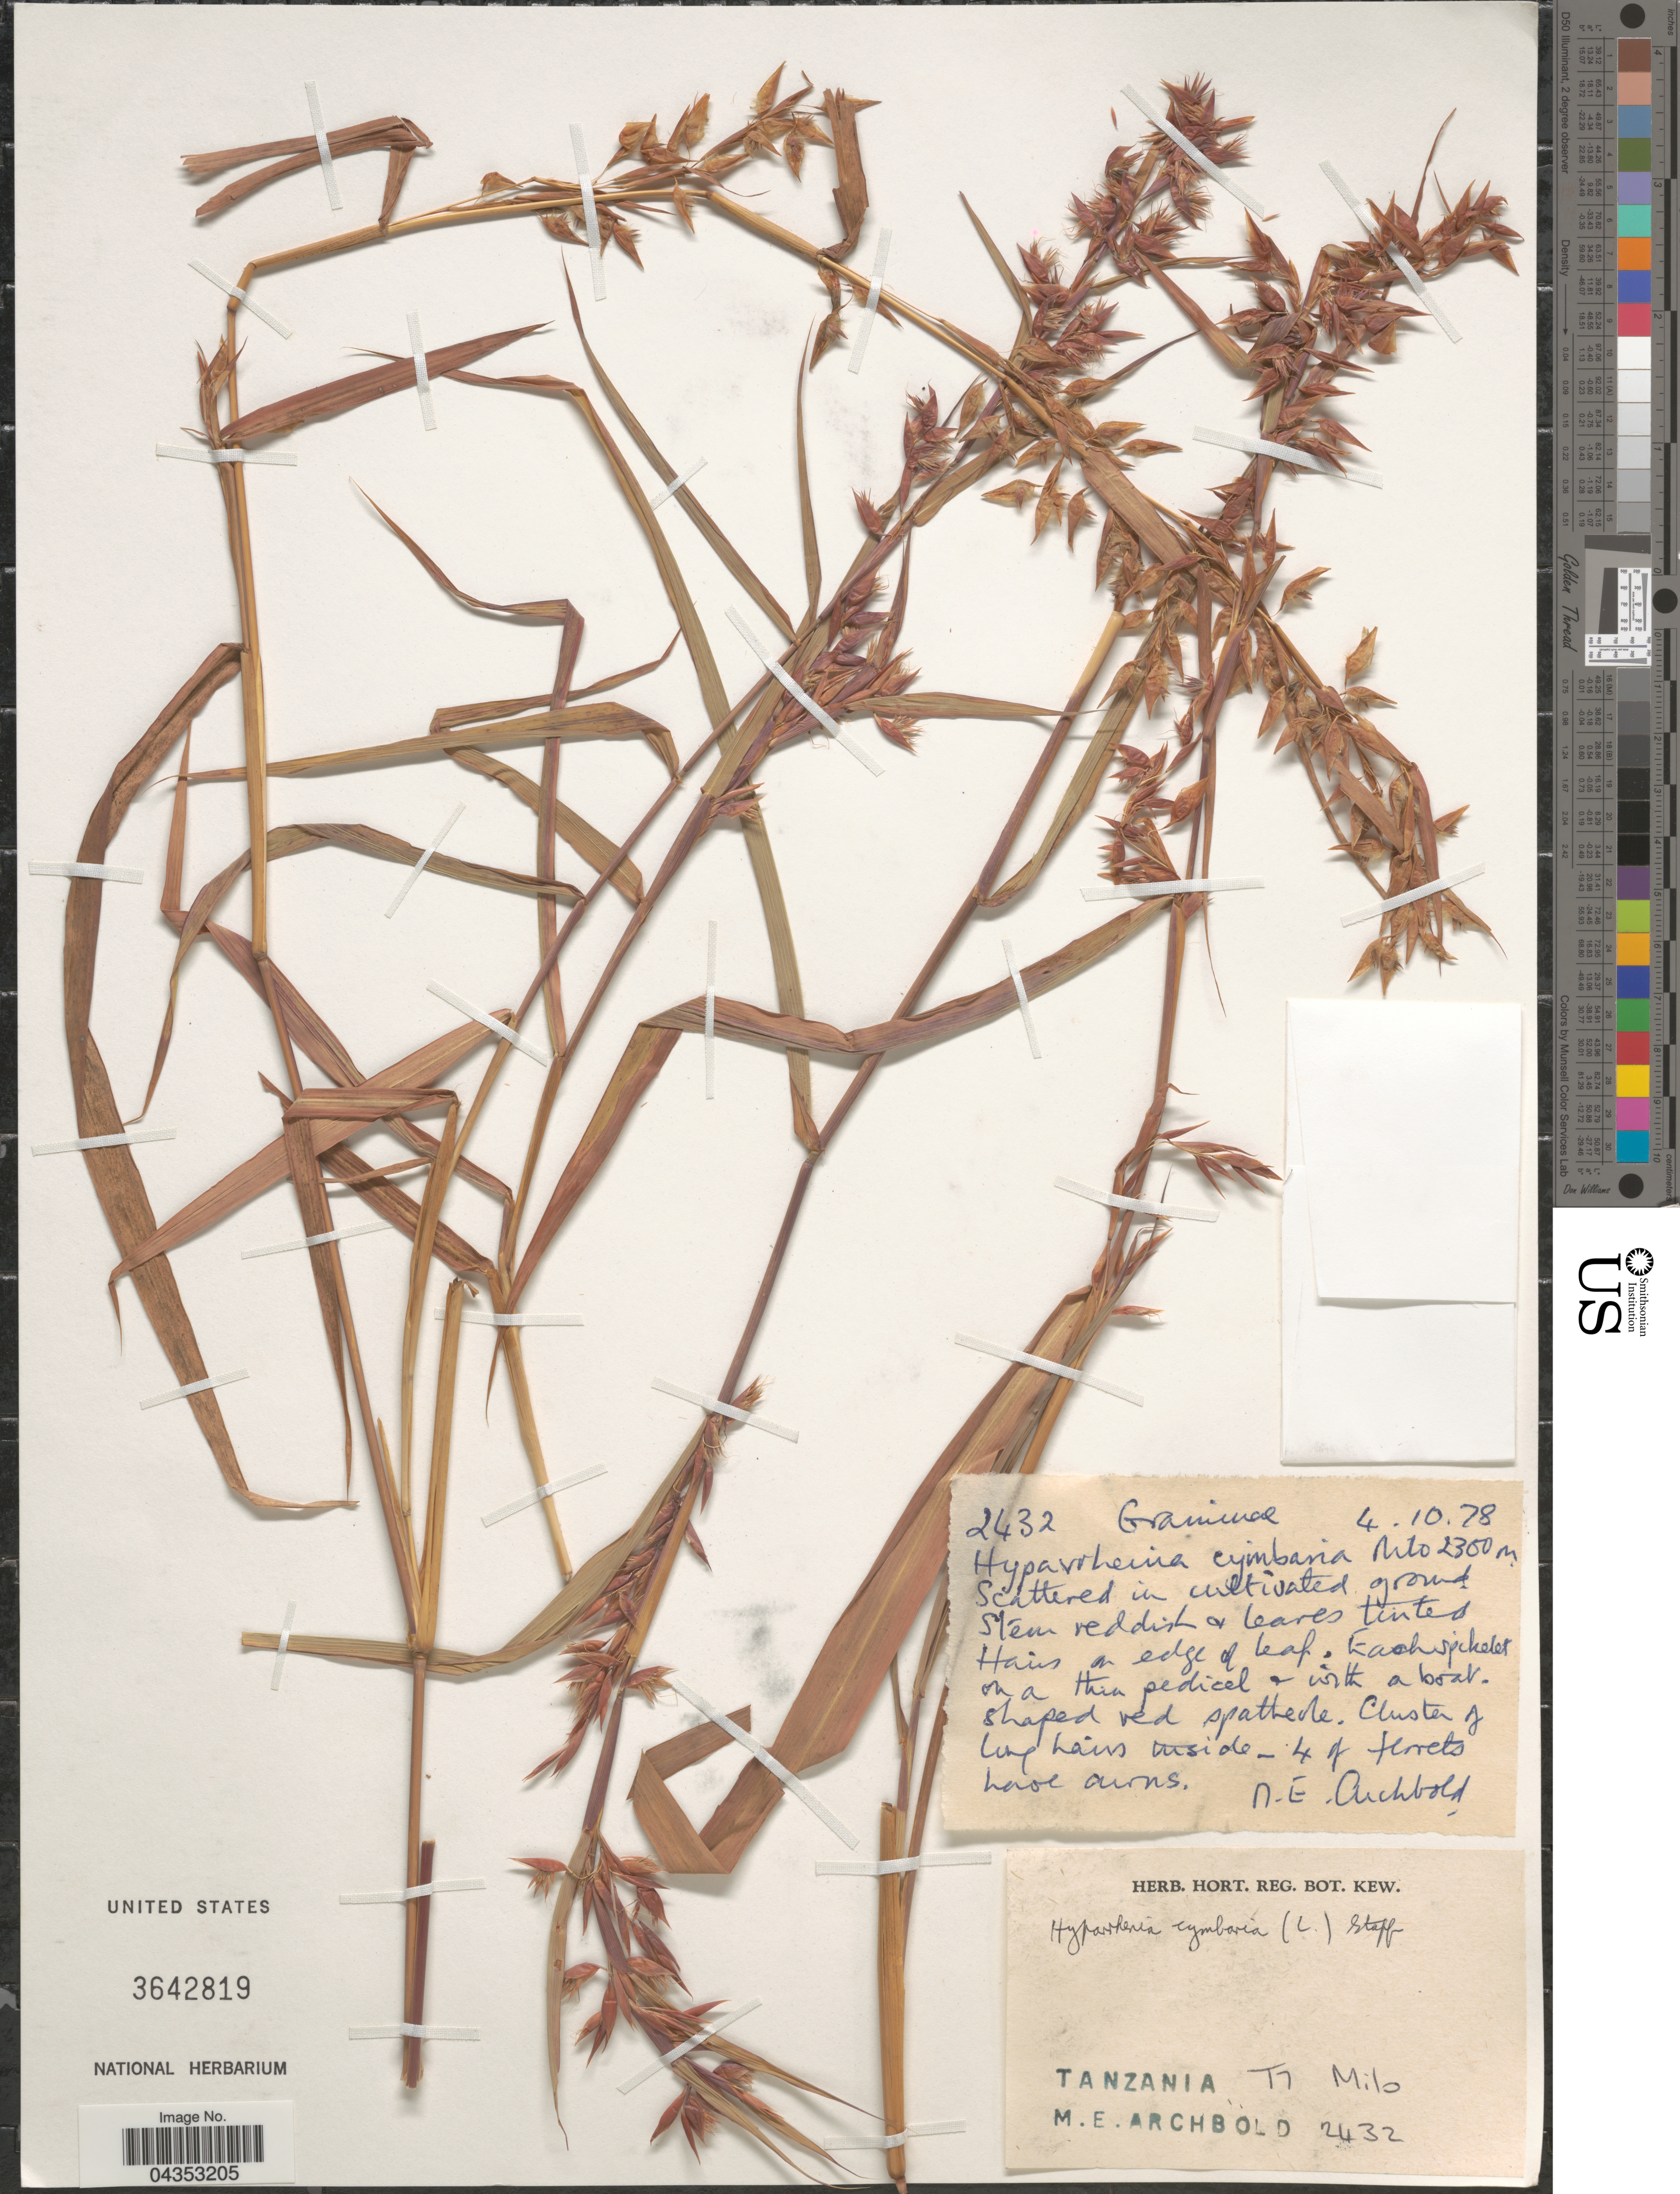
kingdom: Plantae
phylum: Tracheophyta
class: Liliopsida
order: Poales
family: Poaceae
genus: Hyparrhenia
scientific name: Hyparrhenia cymbaria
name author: (L.) Stapf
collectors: M. Archbold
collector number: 2432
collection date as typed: Transcribed d/m/y: 4/10/78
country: Tanzania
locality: T7 Milo.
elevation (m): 2300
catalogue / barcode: US 3642819